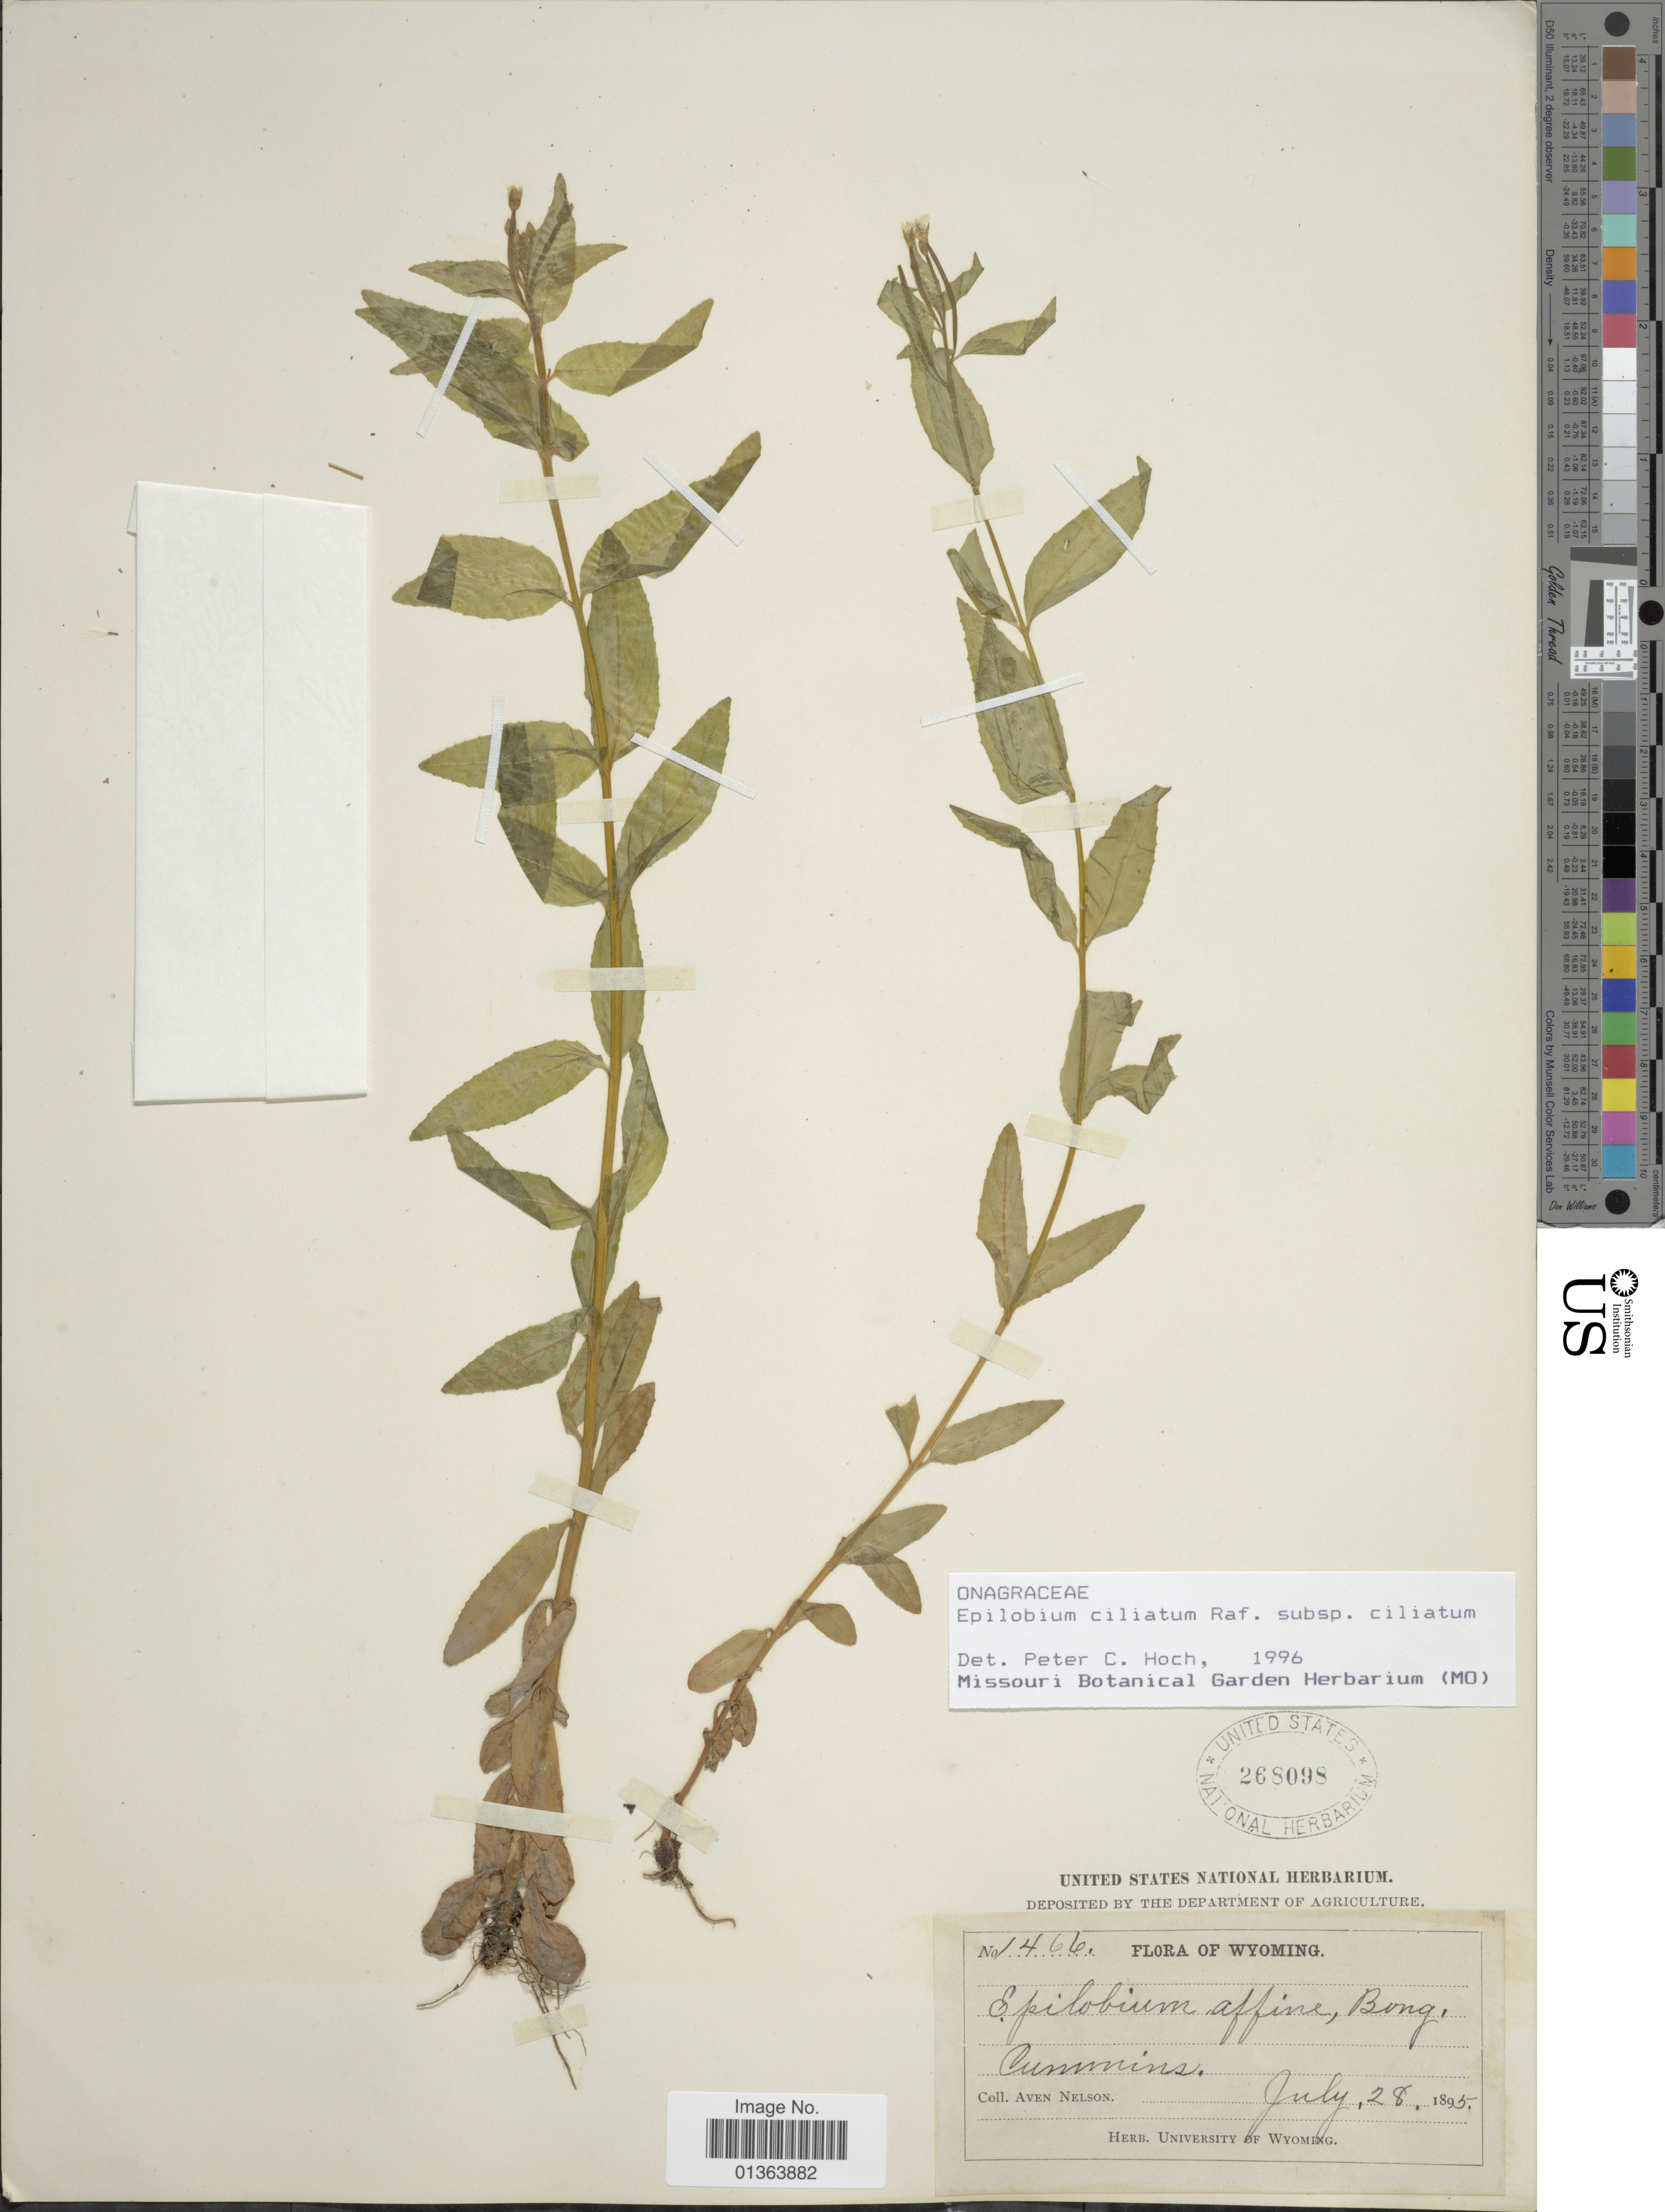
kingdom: Plantae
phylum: Tracheophyta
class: Magnoliopsida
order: Myrtales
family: Onagraceae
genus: Epilobium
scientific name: Epilobium ciliatum subsp. ciliatum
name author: Raf.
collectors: A. Nelson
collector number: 1466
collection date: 1895-07-28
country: United States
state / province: Wyoming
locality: Cummins.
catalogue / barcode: US 268098